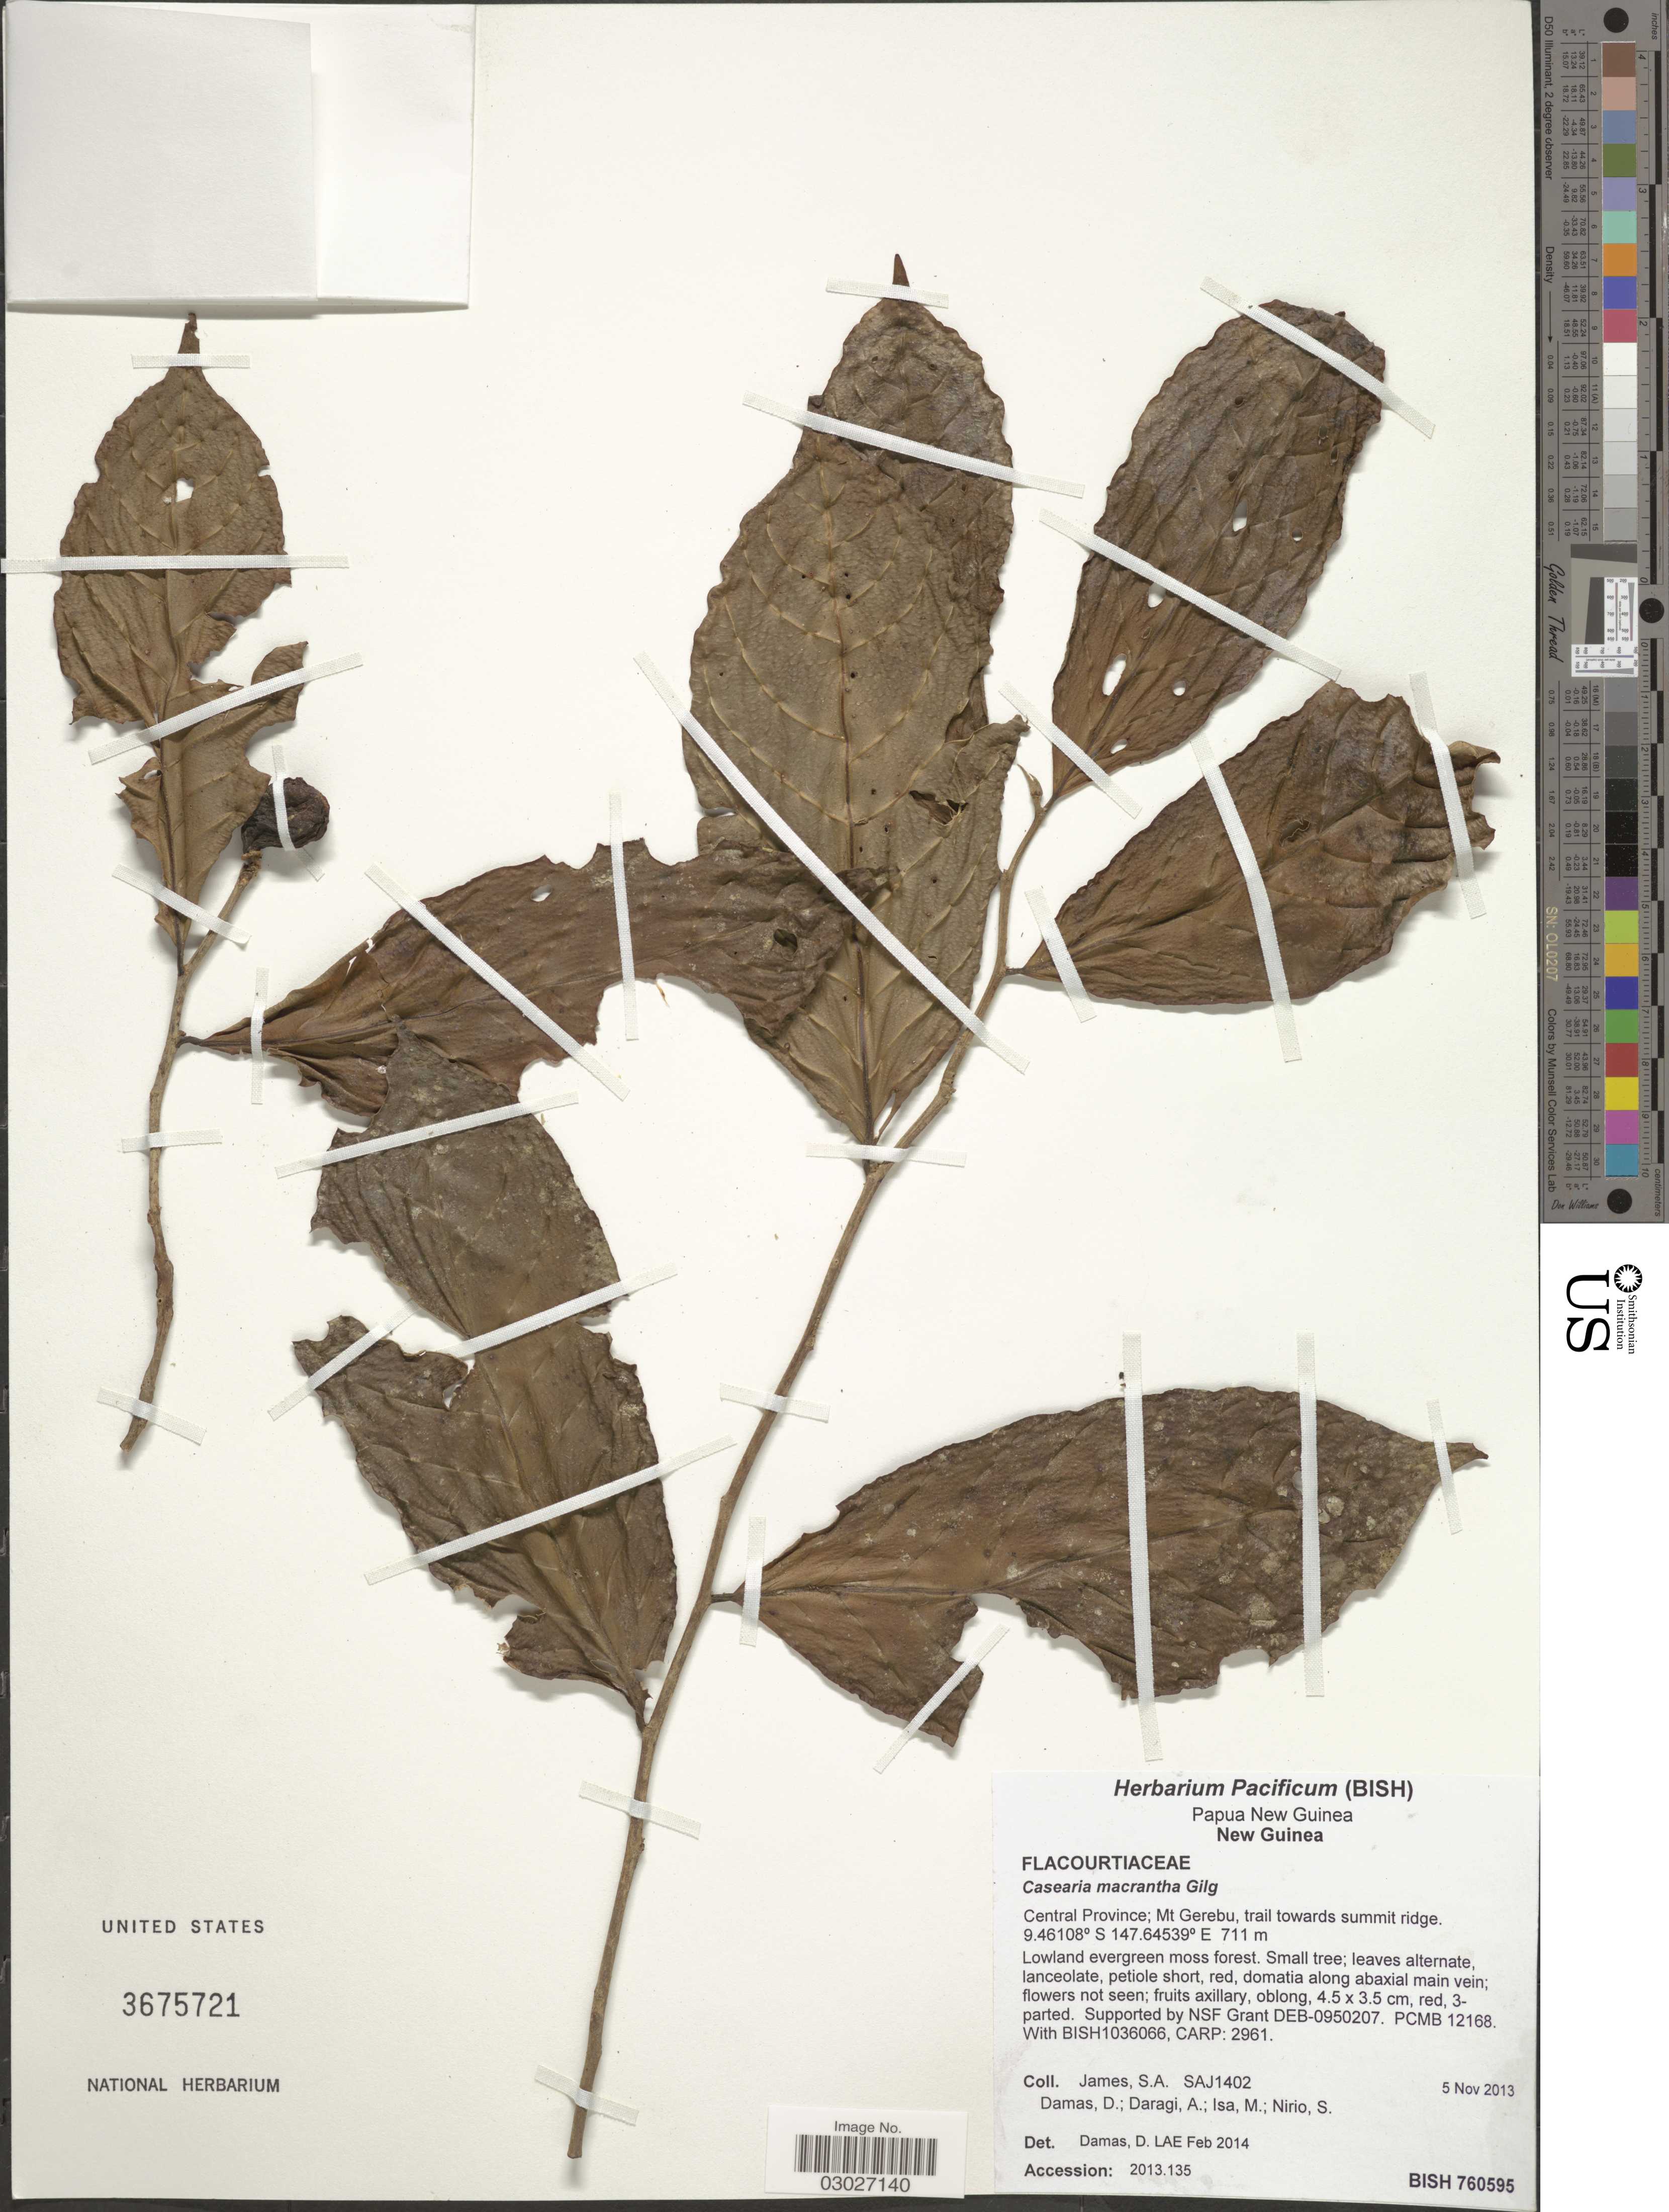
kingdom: Plantae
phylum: Tracheophyta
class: Magnoliopsida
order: Malpighiales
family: Salicaceae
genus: Casearia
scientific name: Casearia macrantha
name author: Gilg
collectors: S. James, D. Damas, A. Daragi, M. Isa & S. Nirio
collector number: SAJ1402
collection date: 2013-11-05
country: Papua New Guinea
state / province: Central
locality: New Guinea. Mt Gerebu, trail towards summit ridge.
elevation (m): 711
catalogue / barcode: US 3675721